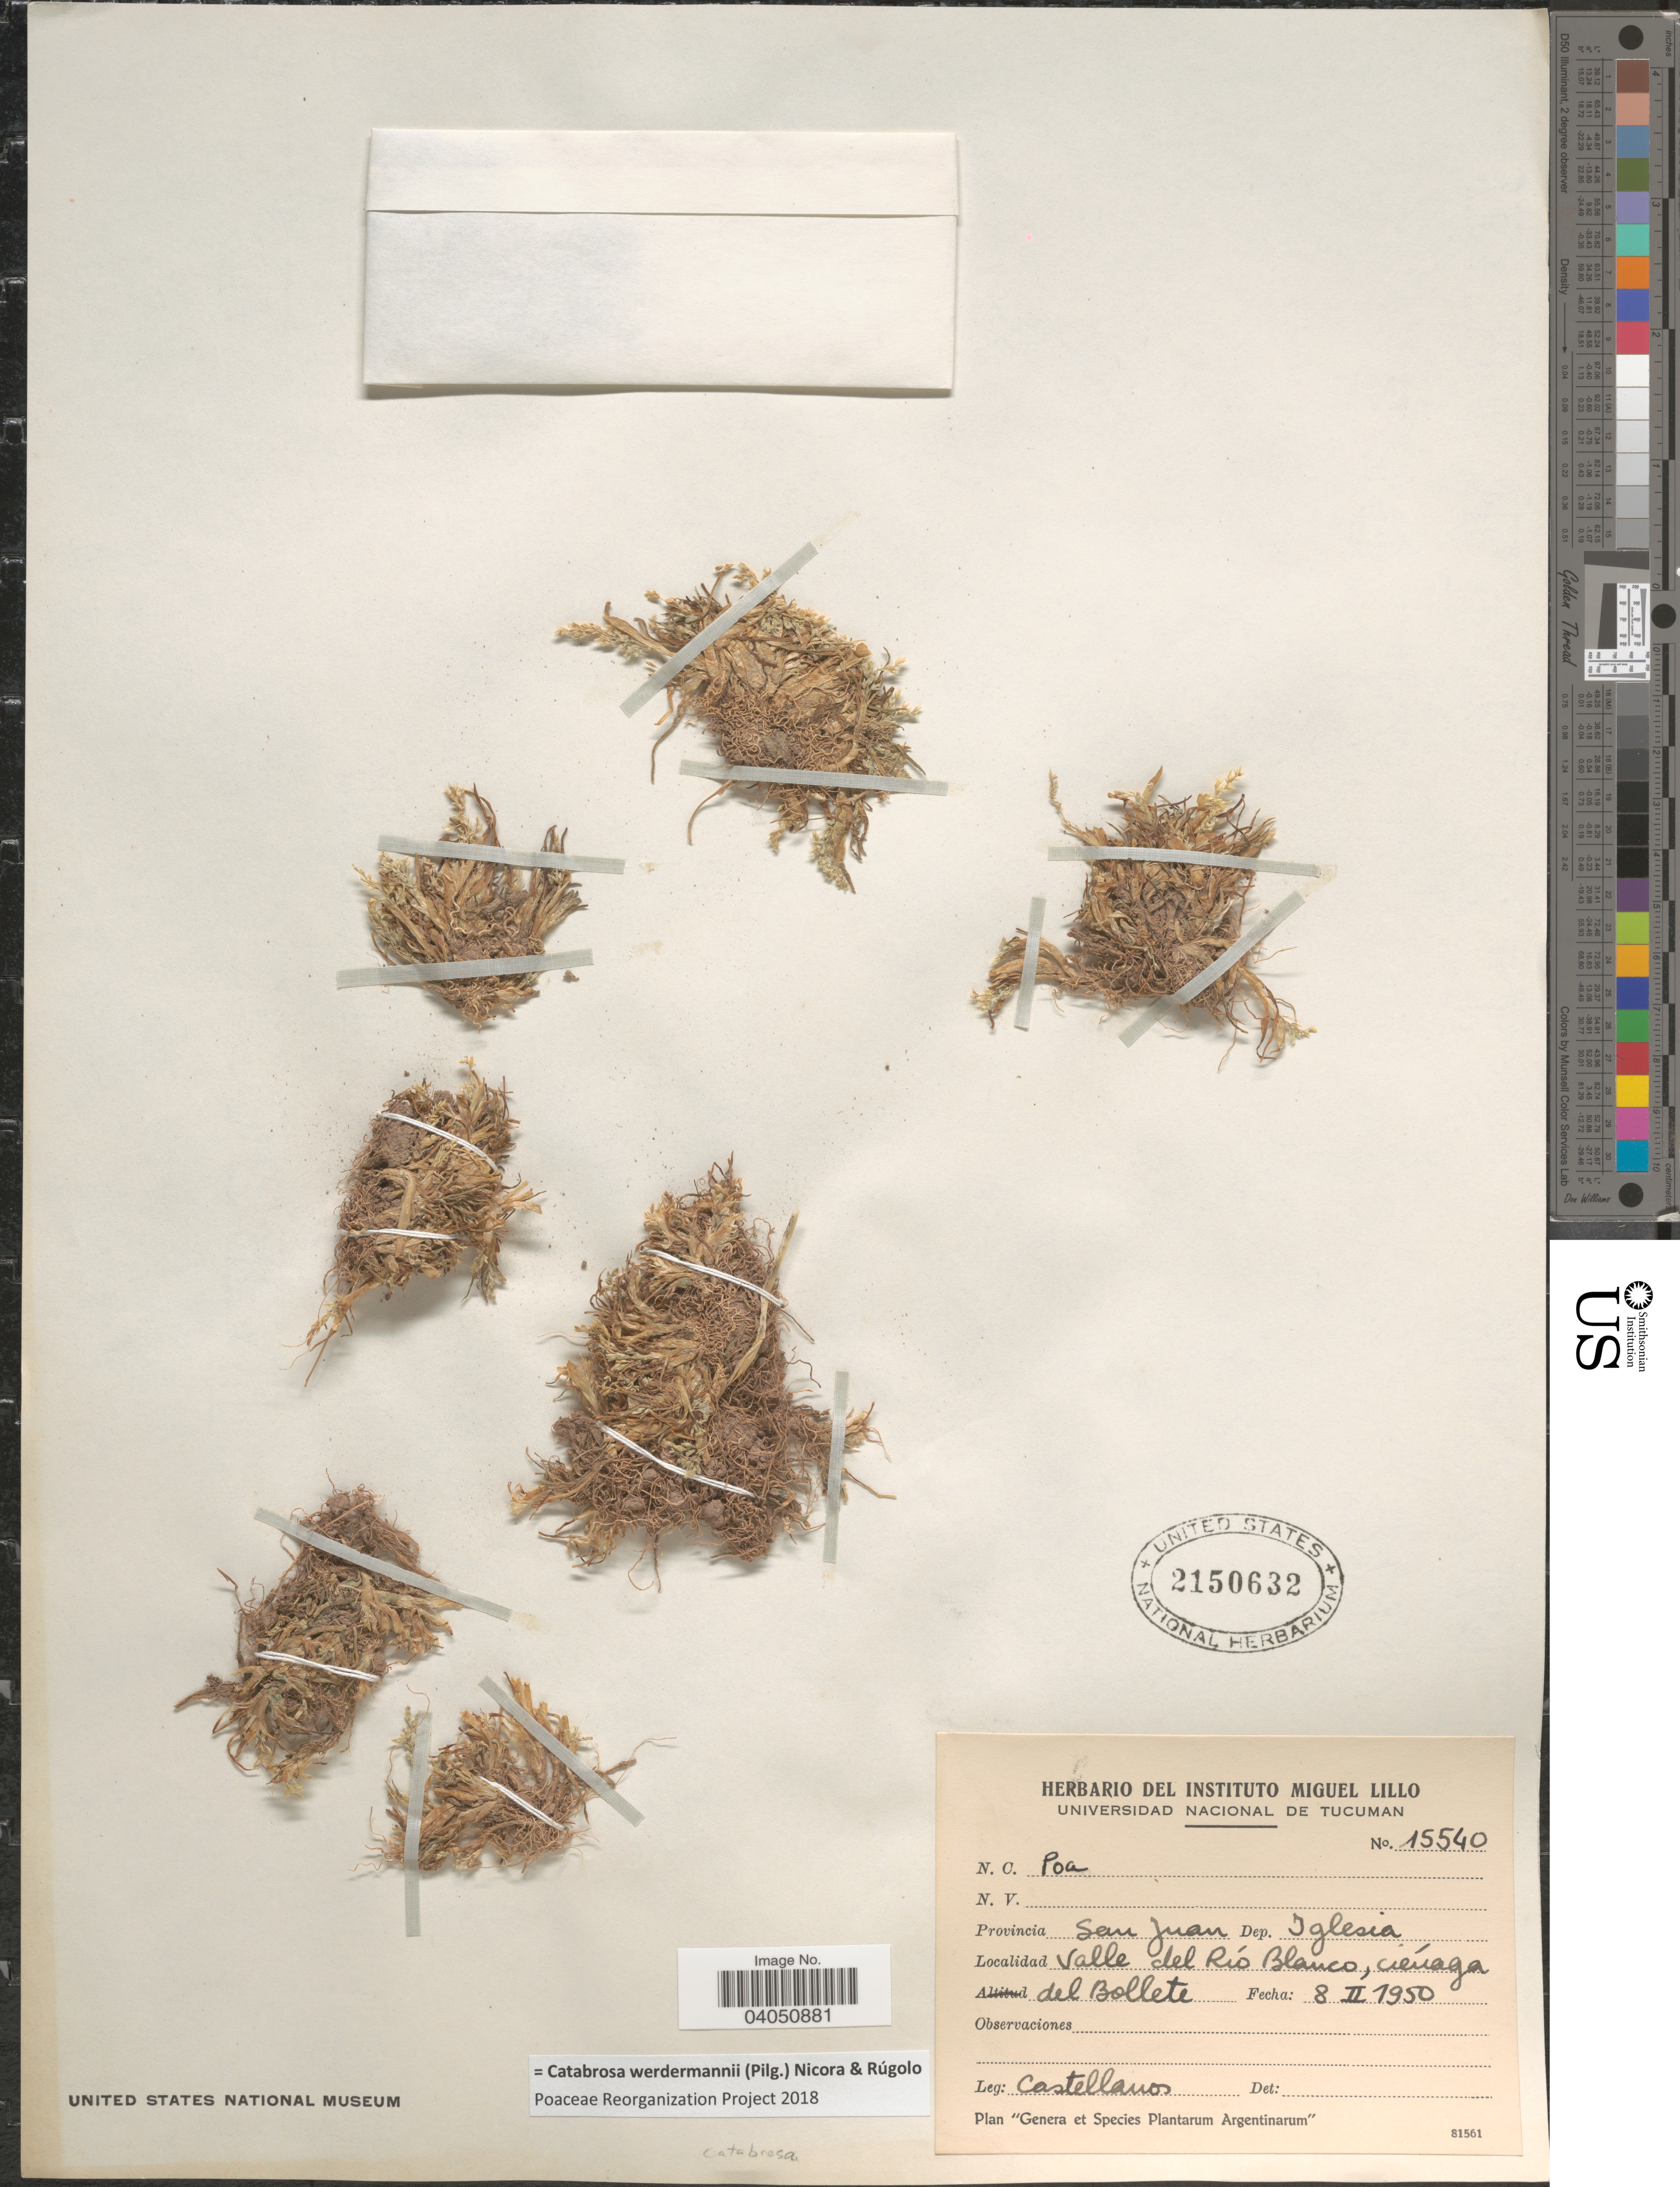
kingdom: Plantae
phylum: Tracheophyta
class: Liliopsida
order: Poales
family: Poaceae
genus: Catabrosa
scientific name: Catabrosa werdermannii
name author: (Pilg.) Nicora & Rúgolo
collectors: -- Castellanos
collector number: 15540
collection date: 1950-02-08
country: Argentina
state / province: San Juan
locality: Dep. Iglesia. Valle del Río Blanco, cieúaga del Bollete.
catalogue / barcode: US 2150632